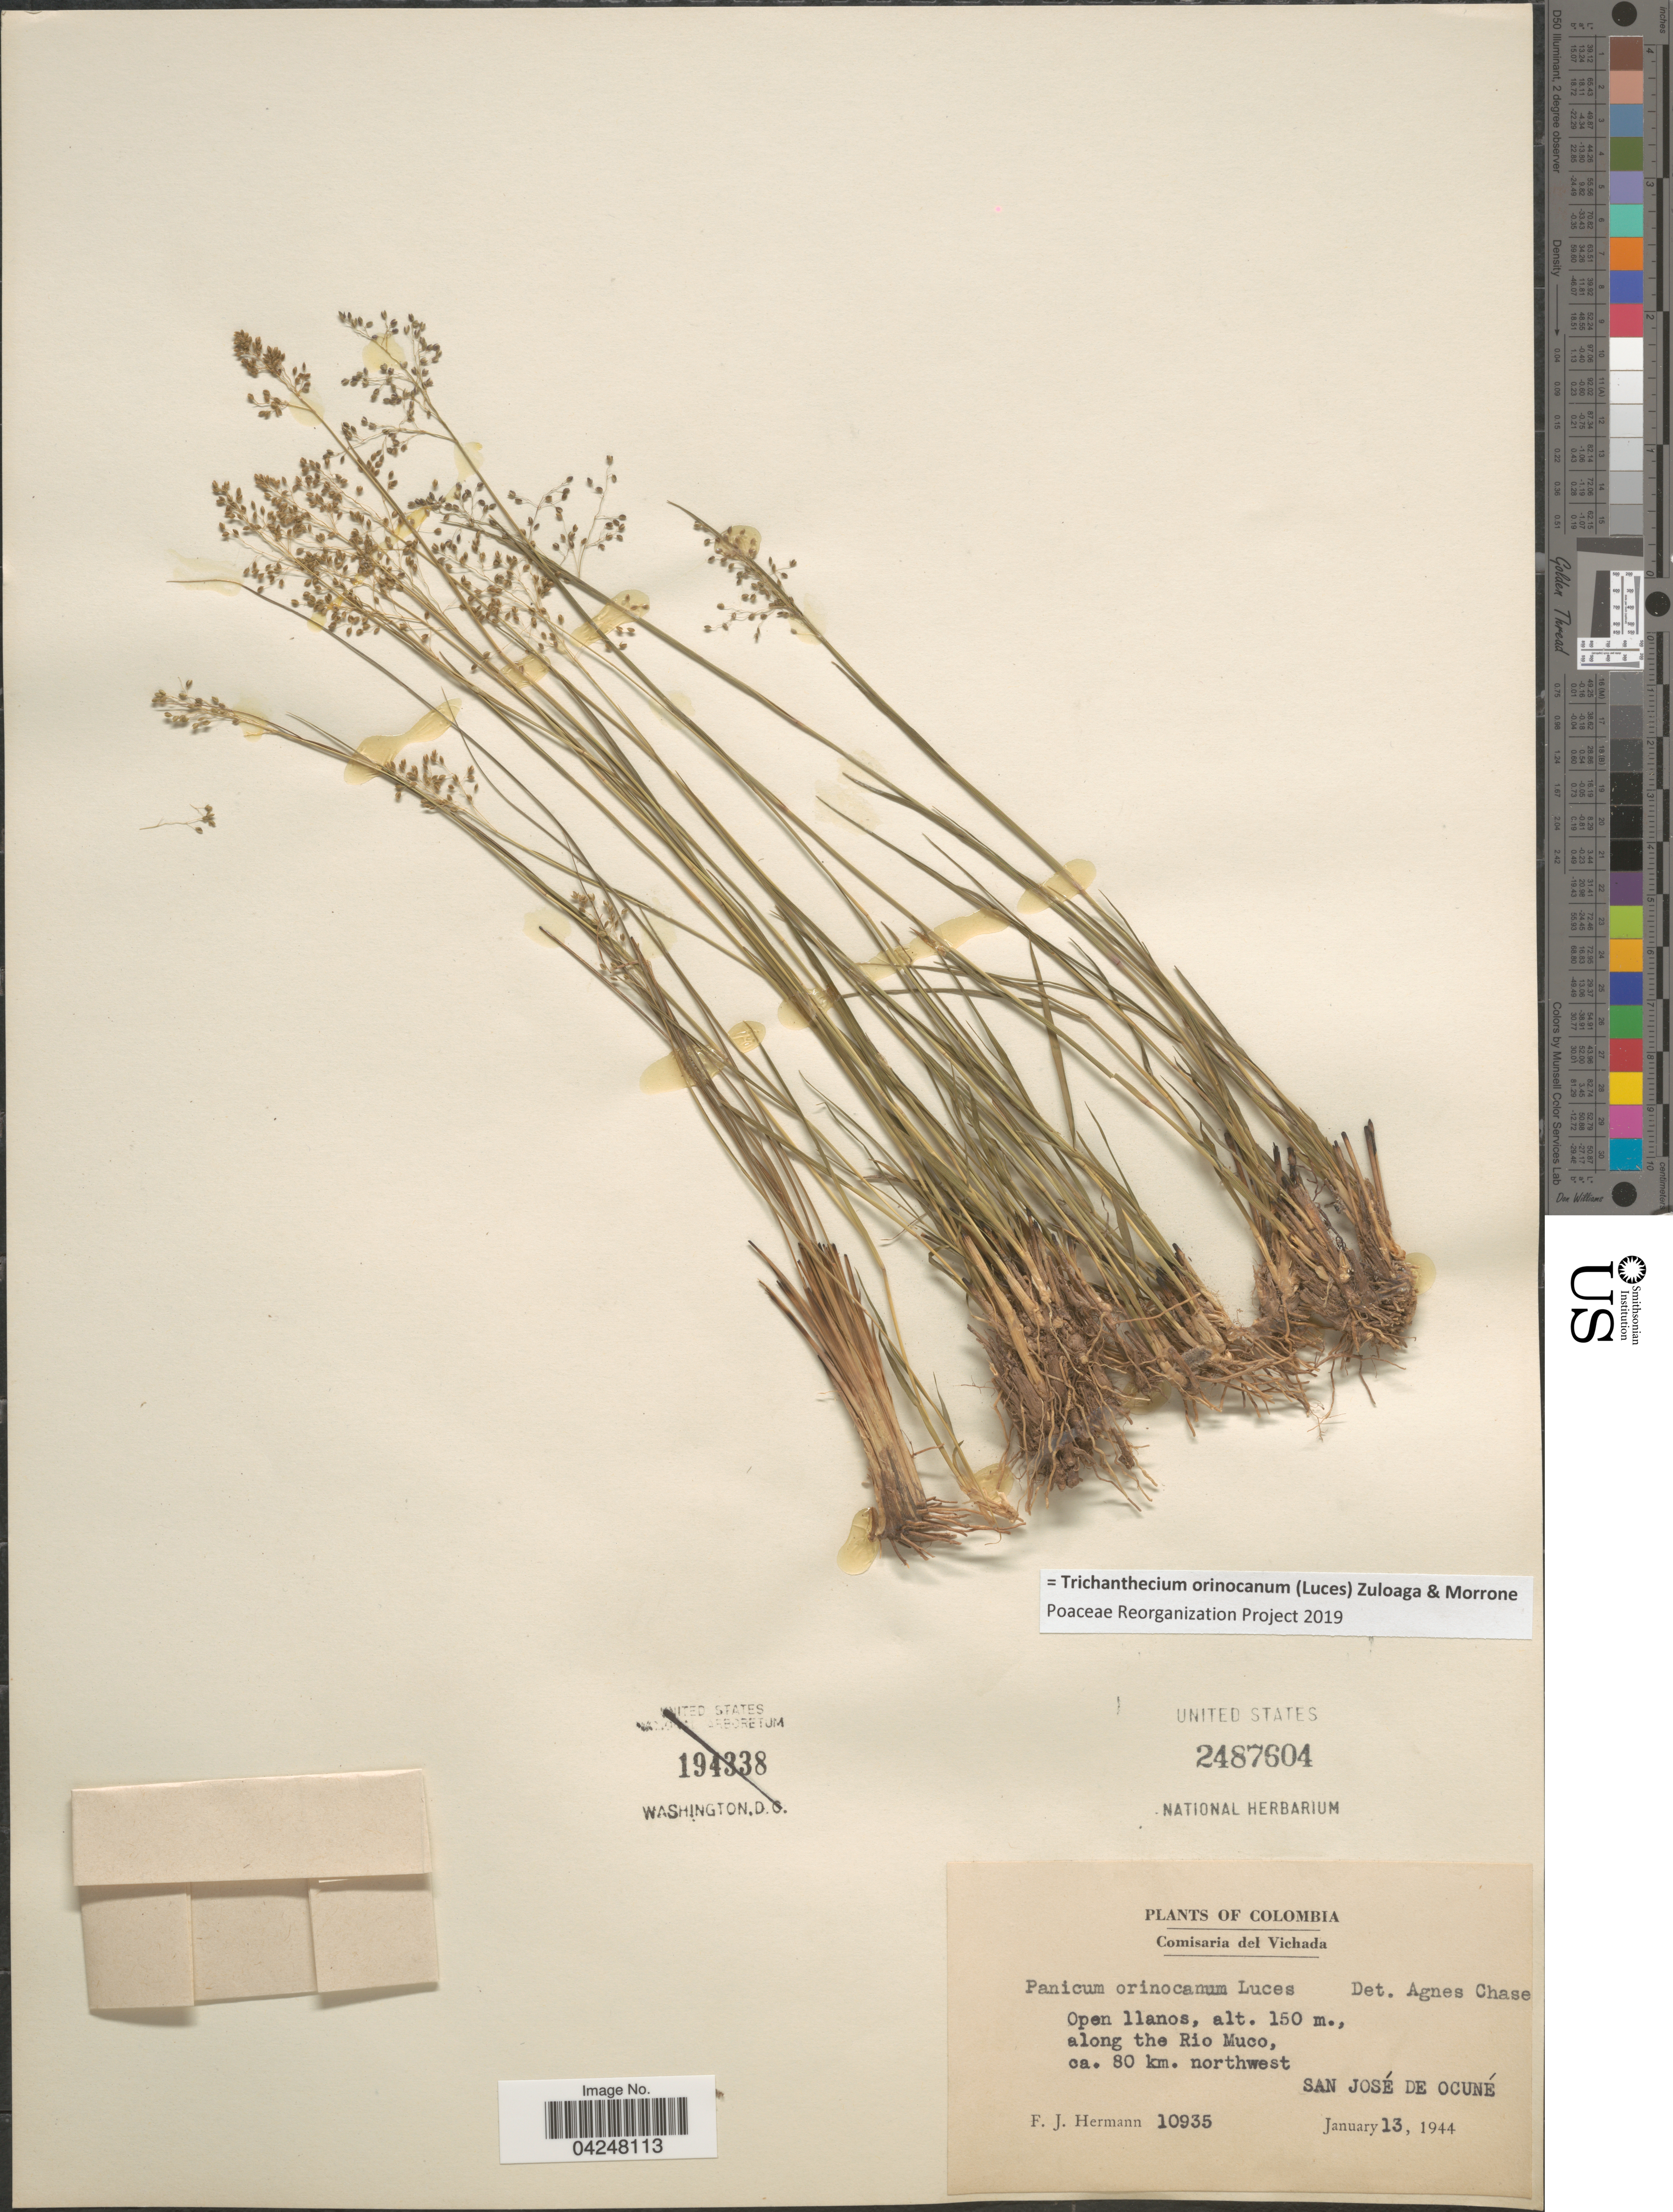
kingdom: Plantae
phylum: Tracheophyta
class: Liliopsida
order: Poales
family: Poaceae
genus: Trichanthecium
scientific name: Trichanthecium orinocanum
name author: (Luces) Zuloaga & Morrone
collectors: F. J. Hermann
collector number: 10935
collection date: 1944-01-13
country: Colombia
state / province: Vichada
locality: Comisaría del Vichada. Open llanos, along the Rio Muco, ca. 80 km. northwest San José De Ocuné.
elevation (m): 150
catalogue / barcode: US 2487604